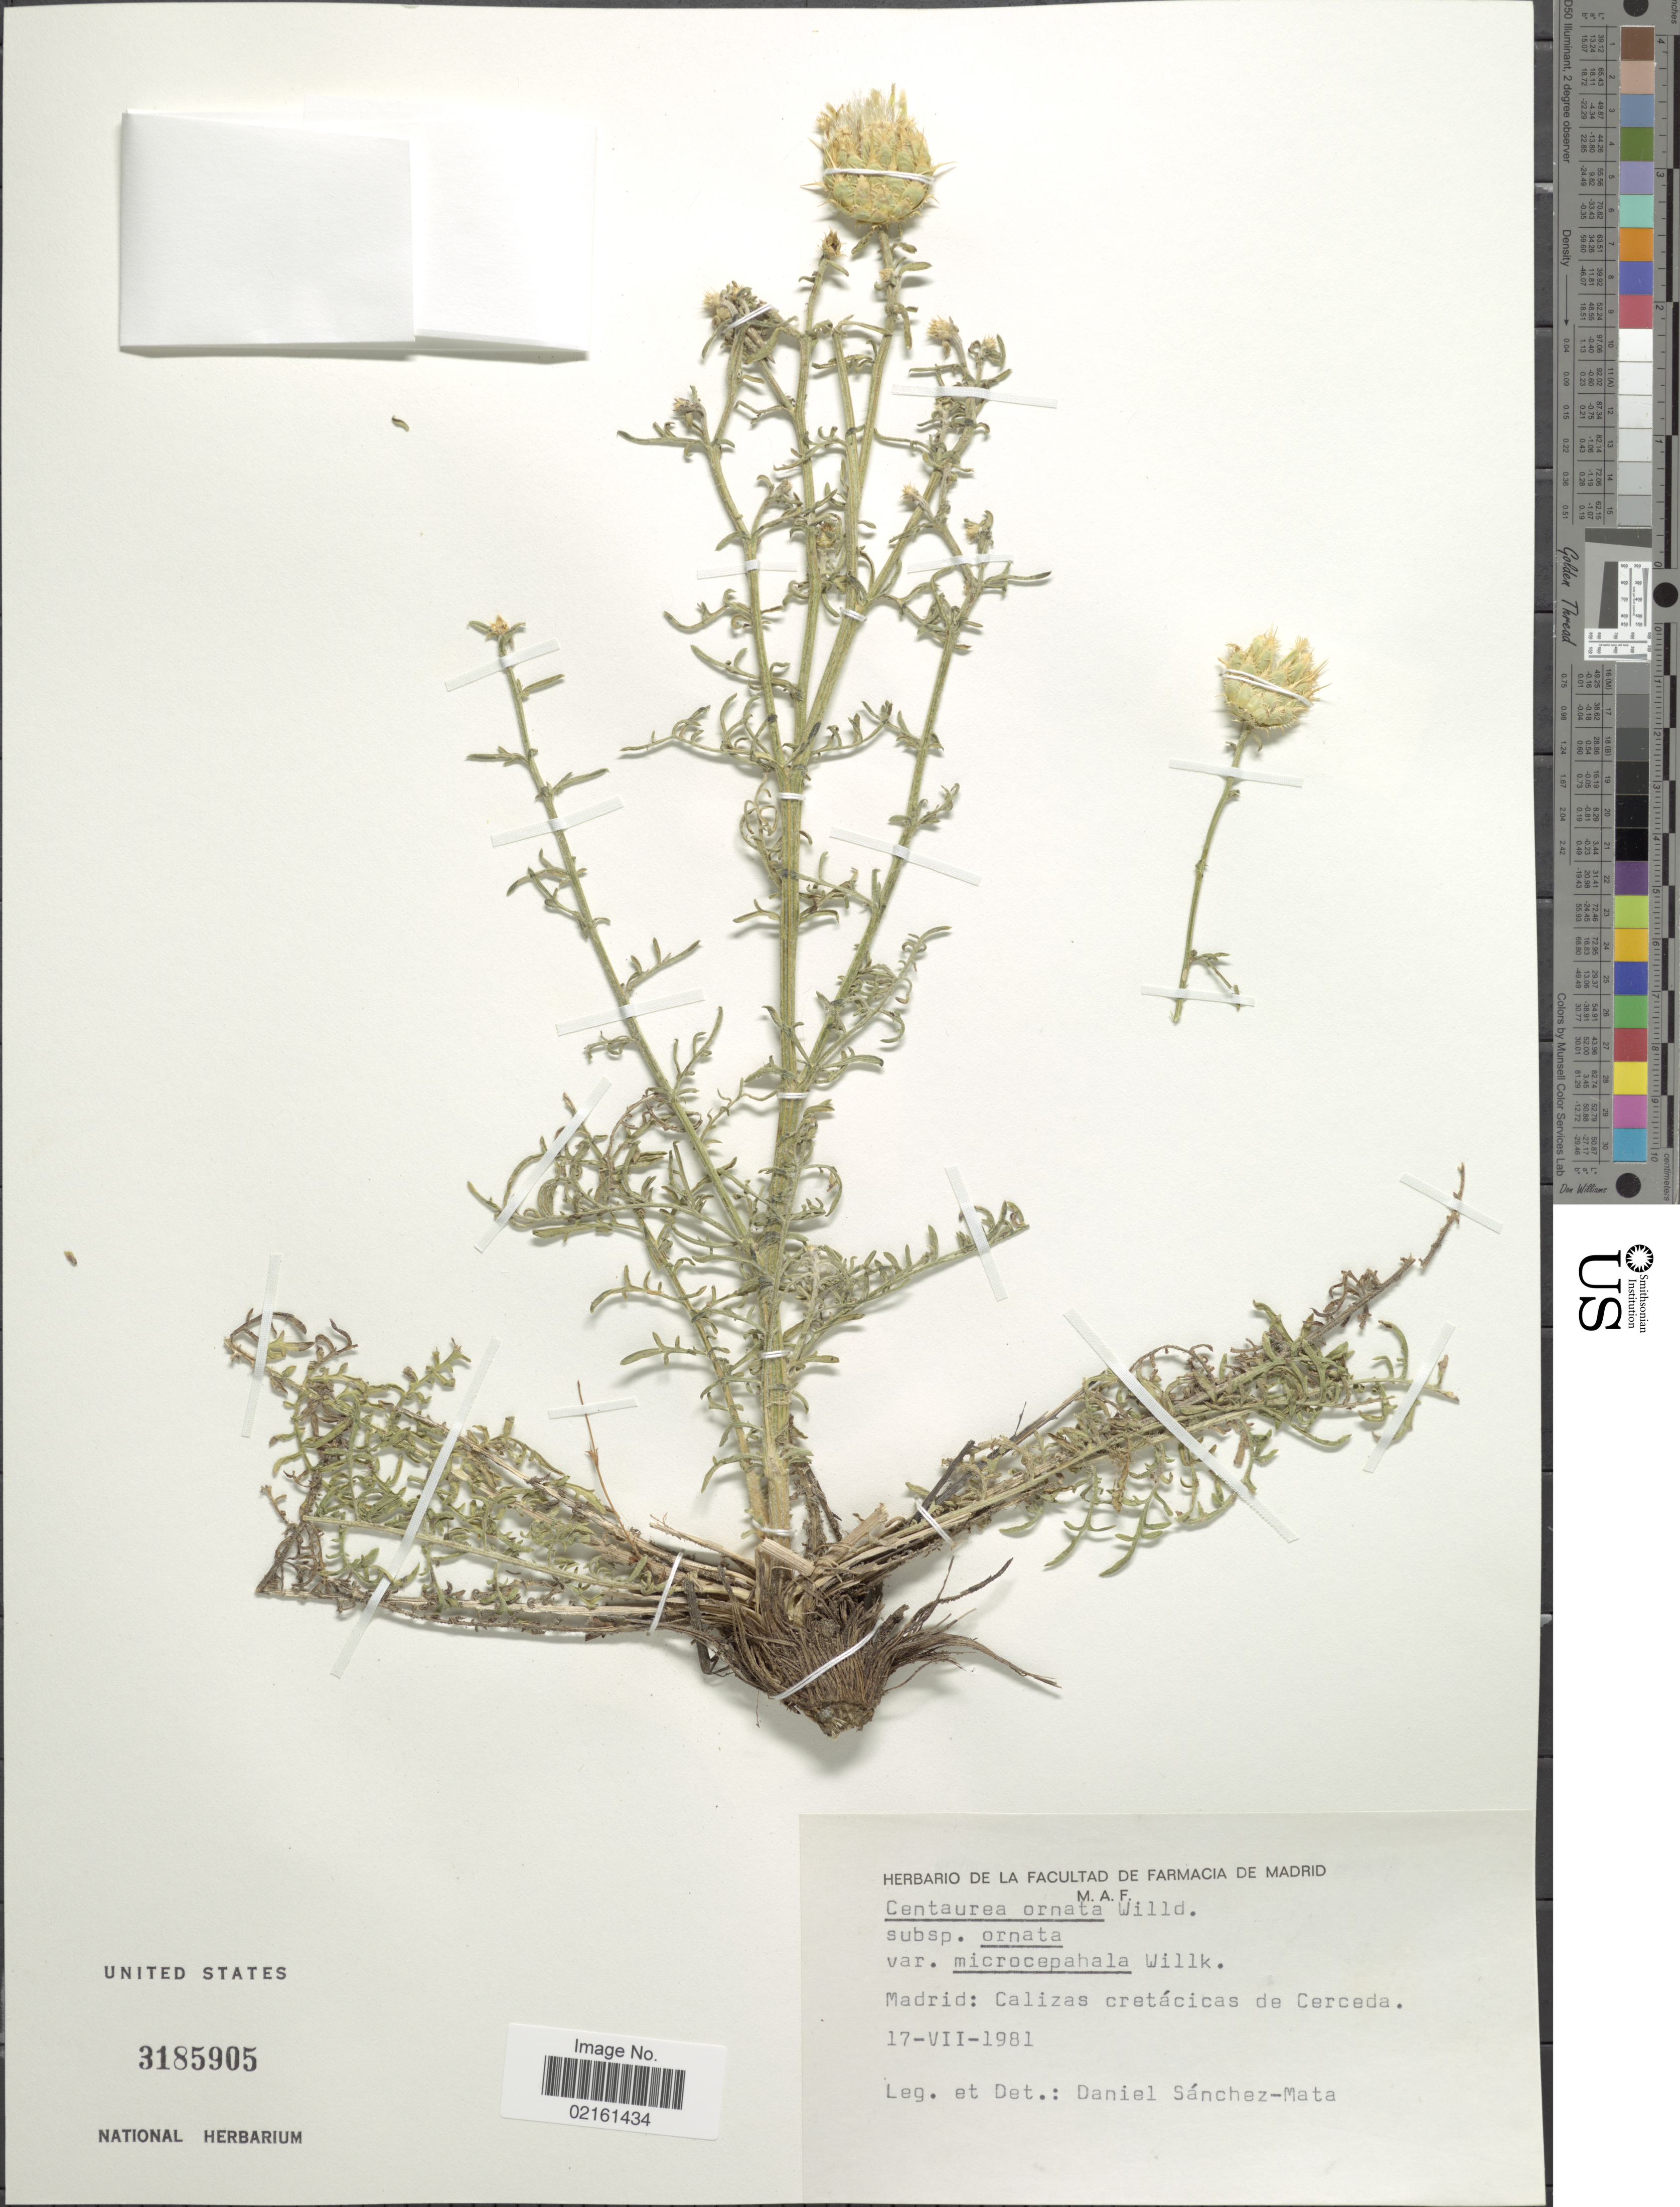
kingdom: Plantae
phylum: Tracheophyta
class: Magnoliopsida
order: Asterales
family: Asteraceae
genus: Centaurea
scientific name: Centaurea ornata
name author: Willd.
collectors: D. Sánchez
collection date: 1981-07-17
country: Spain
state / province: Madrid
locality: Calizas cretacicas de Cerceda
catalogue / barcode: US 3185905